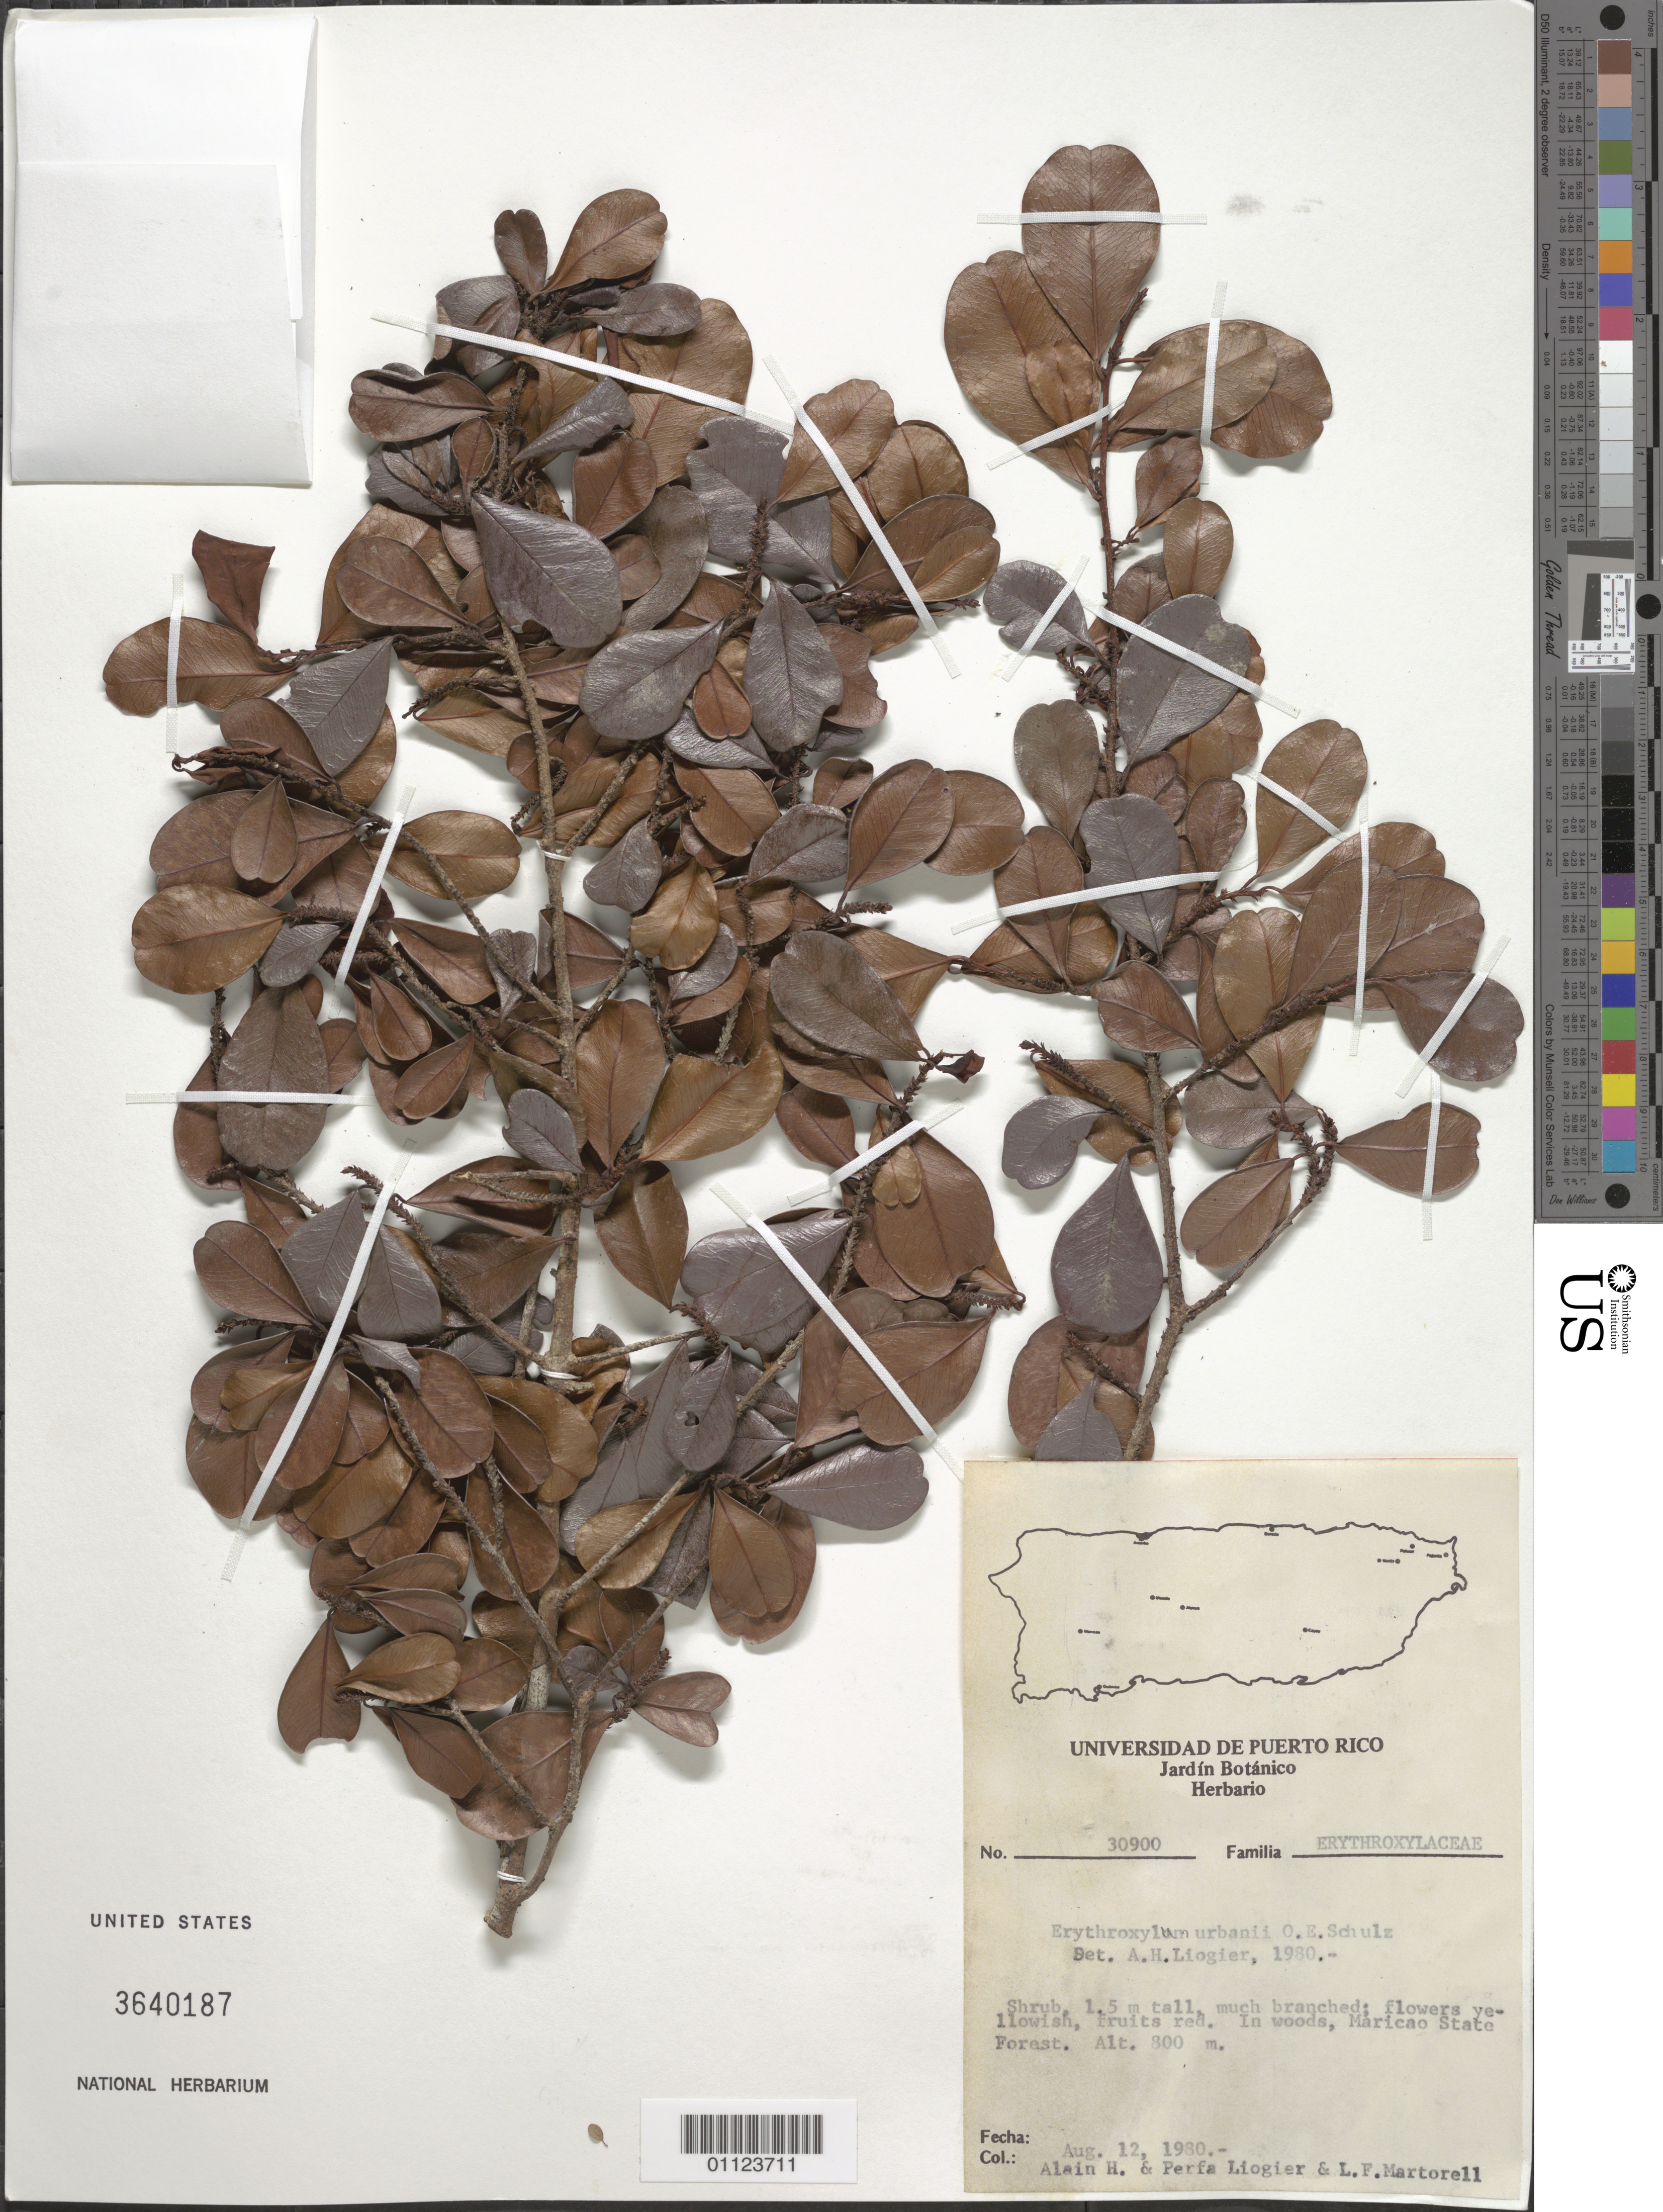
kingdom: Plantae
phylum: Tracheophyta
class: Magnoliopsida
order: Malpighiales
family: Erythroxylaceae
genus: Erythroxylum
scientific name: Erythroxylum urbanii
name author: O.E. Schulz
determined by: Liogier, Alain H.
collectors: A. H. Liogier, M. P. Liogier & L. Martorell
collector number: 30900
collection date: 1980-08-12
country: Puerto Rico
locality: Maricao State Forest.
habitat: In woods.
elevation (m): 800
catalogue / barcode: US 3640187